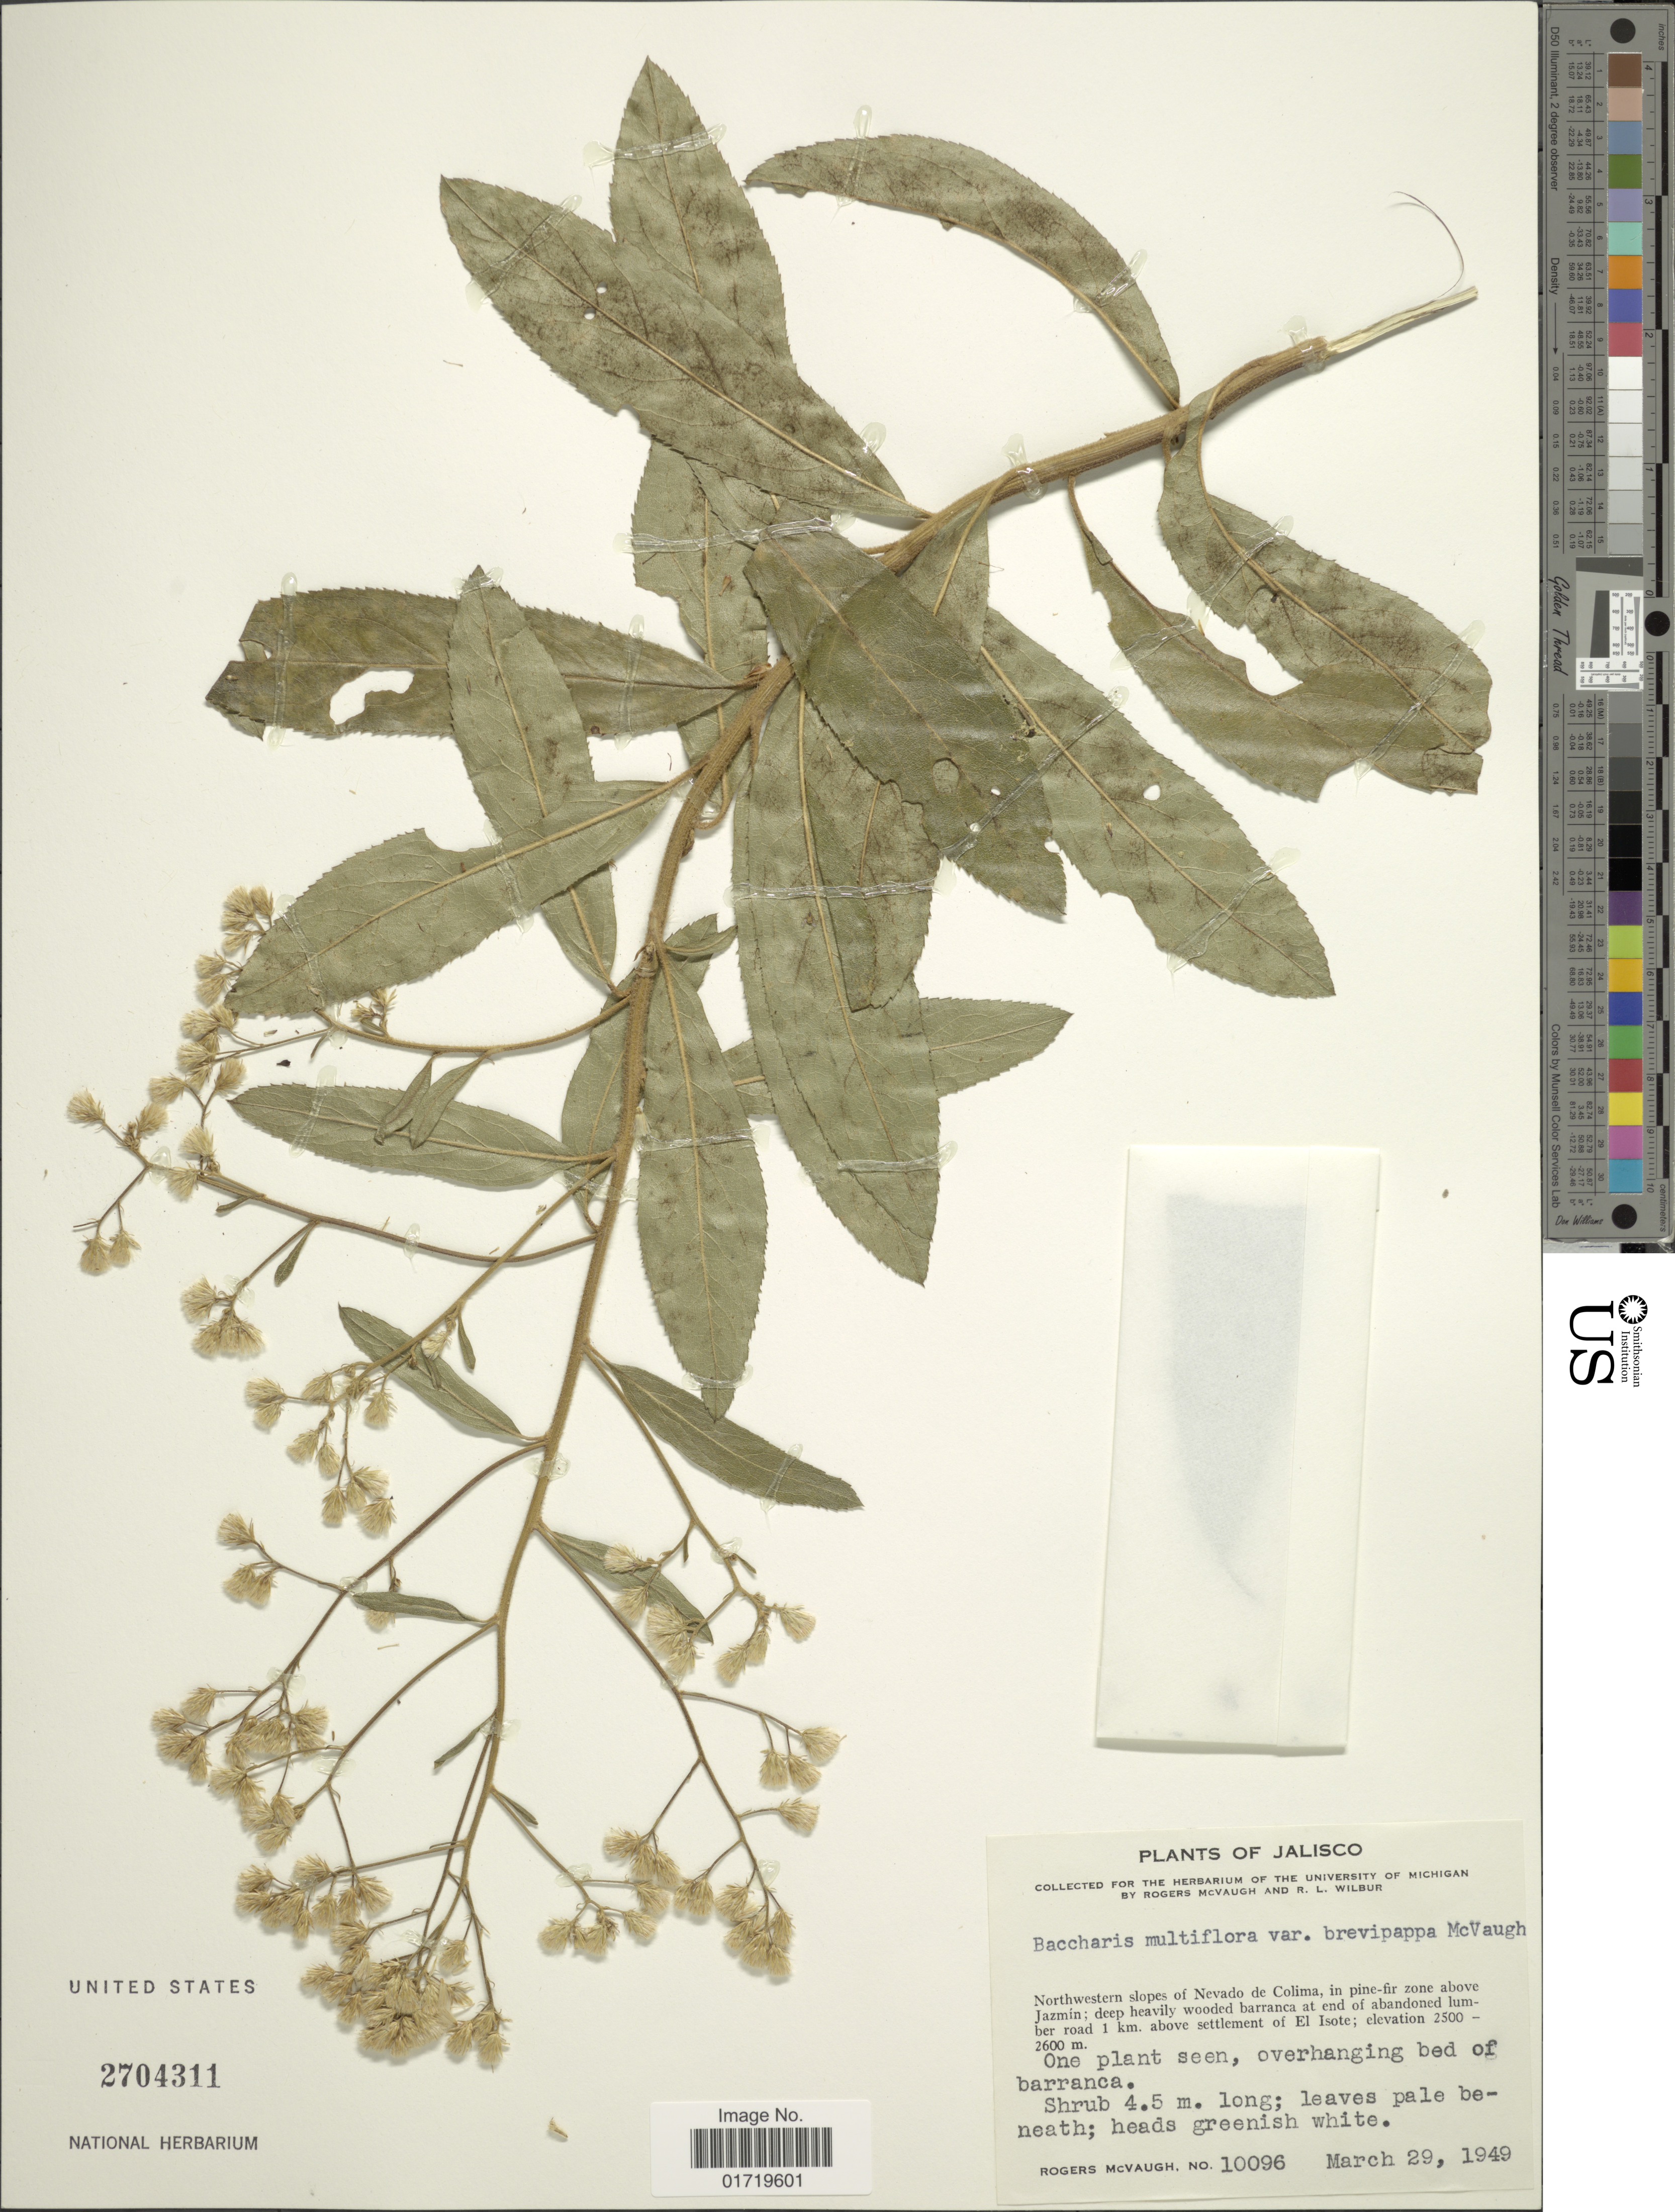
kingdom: Plantae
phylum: Tracheophyta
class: Magnoliopsida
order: Asterales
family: Asteraceae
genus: Baccharis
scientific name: Baccharis multiflora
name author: Kunth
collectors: R. McVaugh & R. L. Wilbur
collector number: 10096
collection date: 1949-03-29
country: Mexico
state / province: Jalisco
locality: Northwestern slopes of Nevado de Colima, in pine-fir zone above Jazmin; deep heavily wooded barranca at end of abandoned lumber road 1 km. above settlement of El Isote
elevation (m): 2500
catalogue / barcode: US 2704311